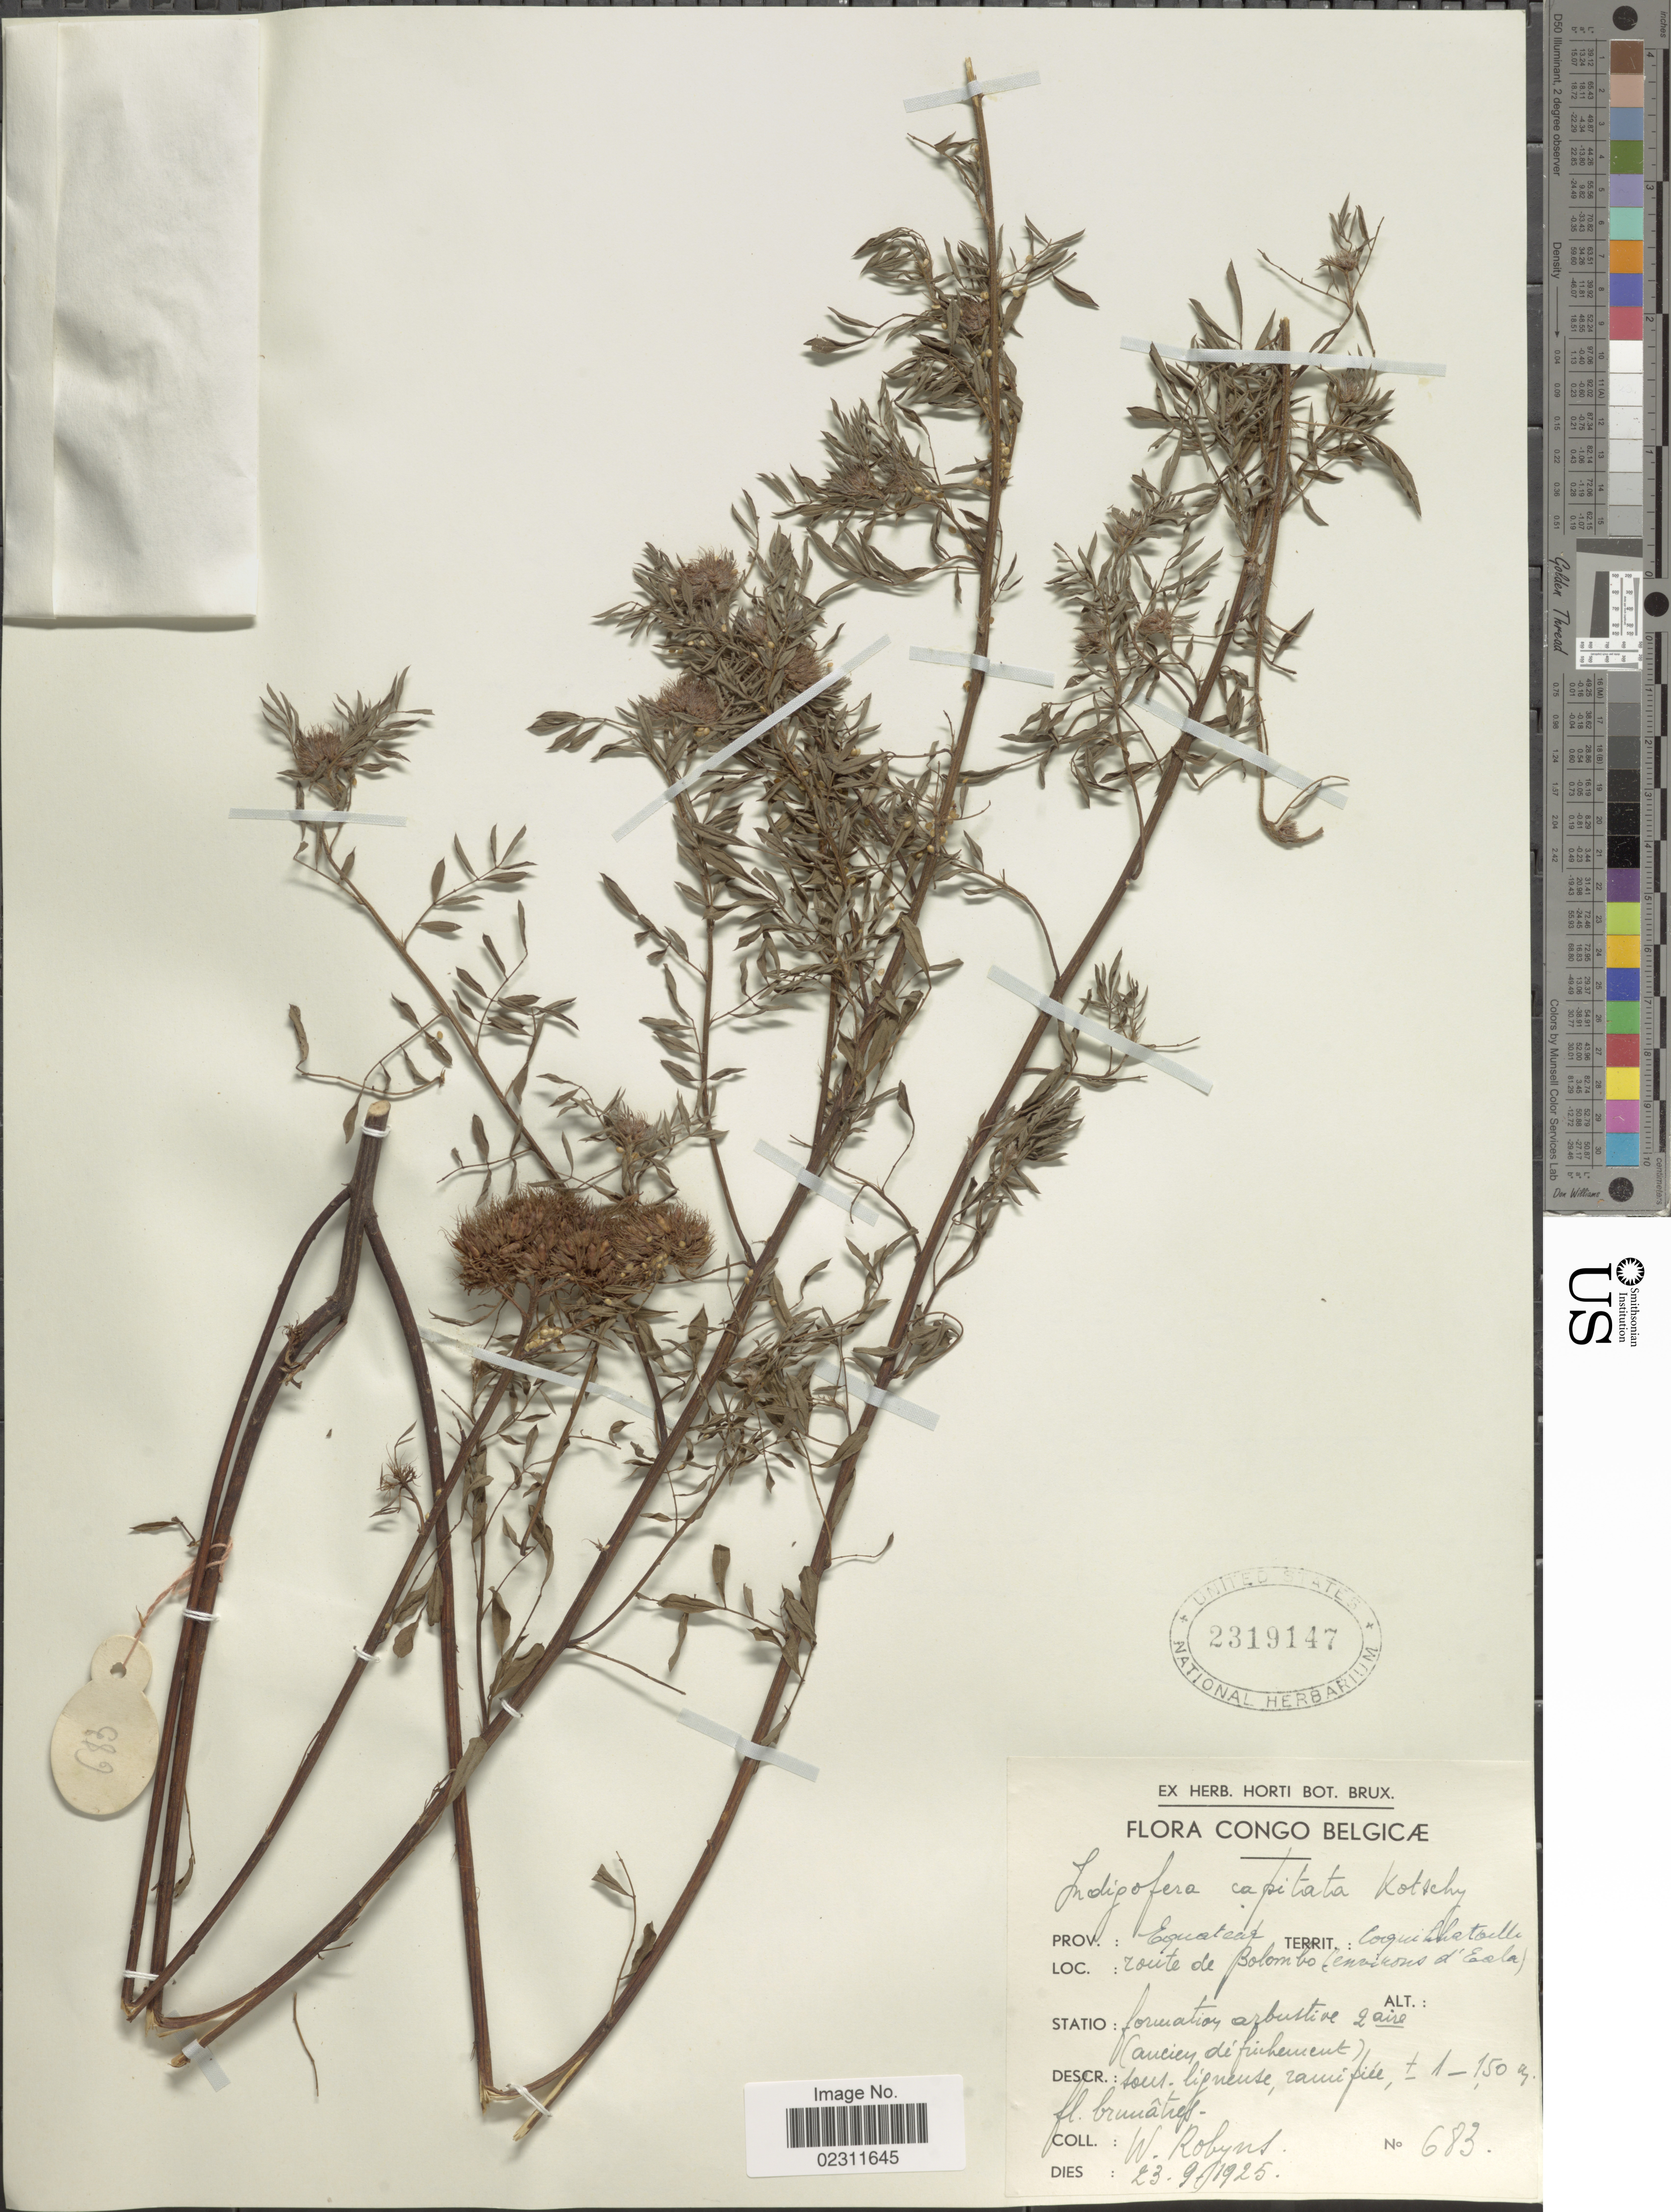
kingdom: Plantae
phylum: Tracheophyta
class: Magnoliopsida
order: Fabales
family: Fabaceae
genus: Indigofera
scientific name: Indigofera capitata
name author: Kotschy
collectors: W. Robyns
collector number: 683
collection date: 1925-09-23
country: Congo, Democratic Republic of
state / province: Equateur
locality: Congo Belgicae, Coquilhatville, route de Bolombo (environs d'Eala)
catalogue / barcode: US 2319147